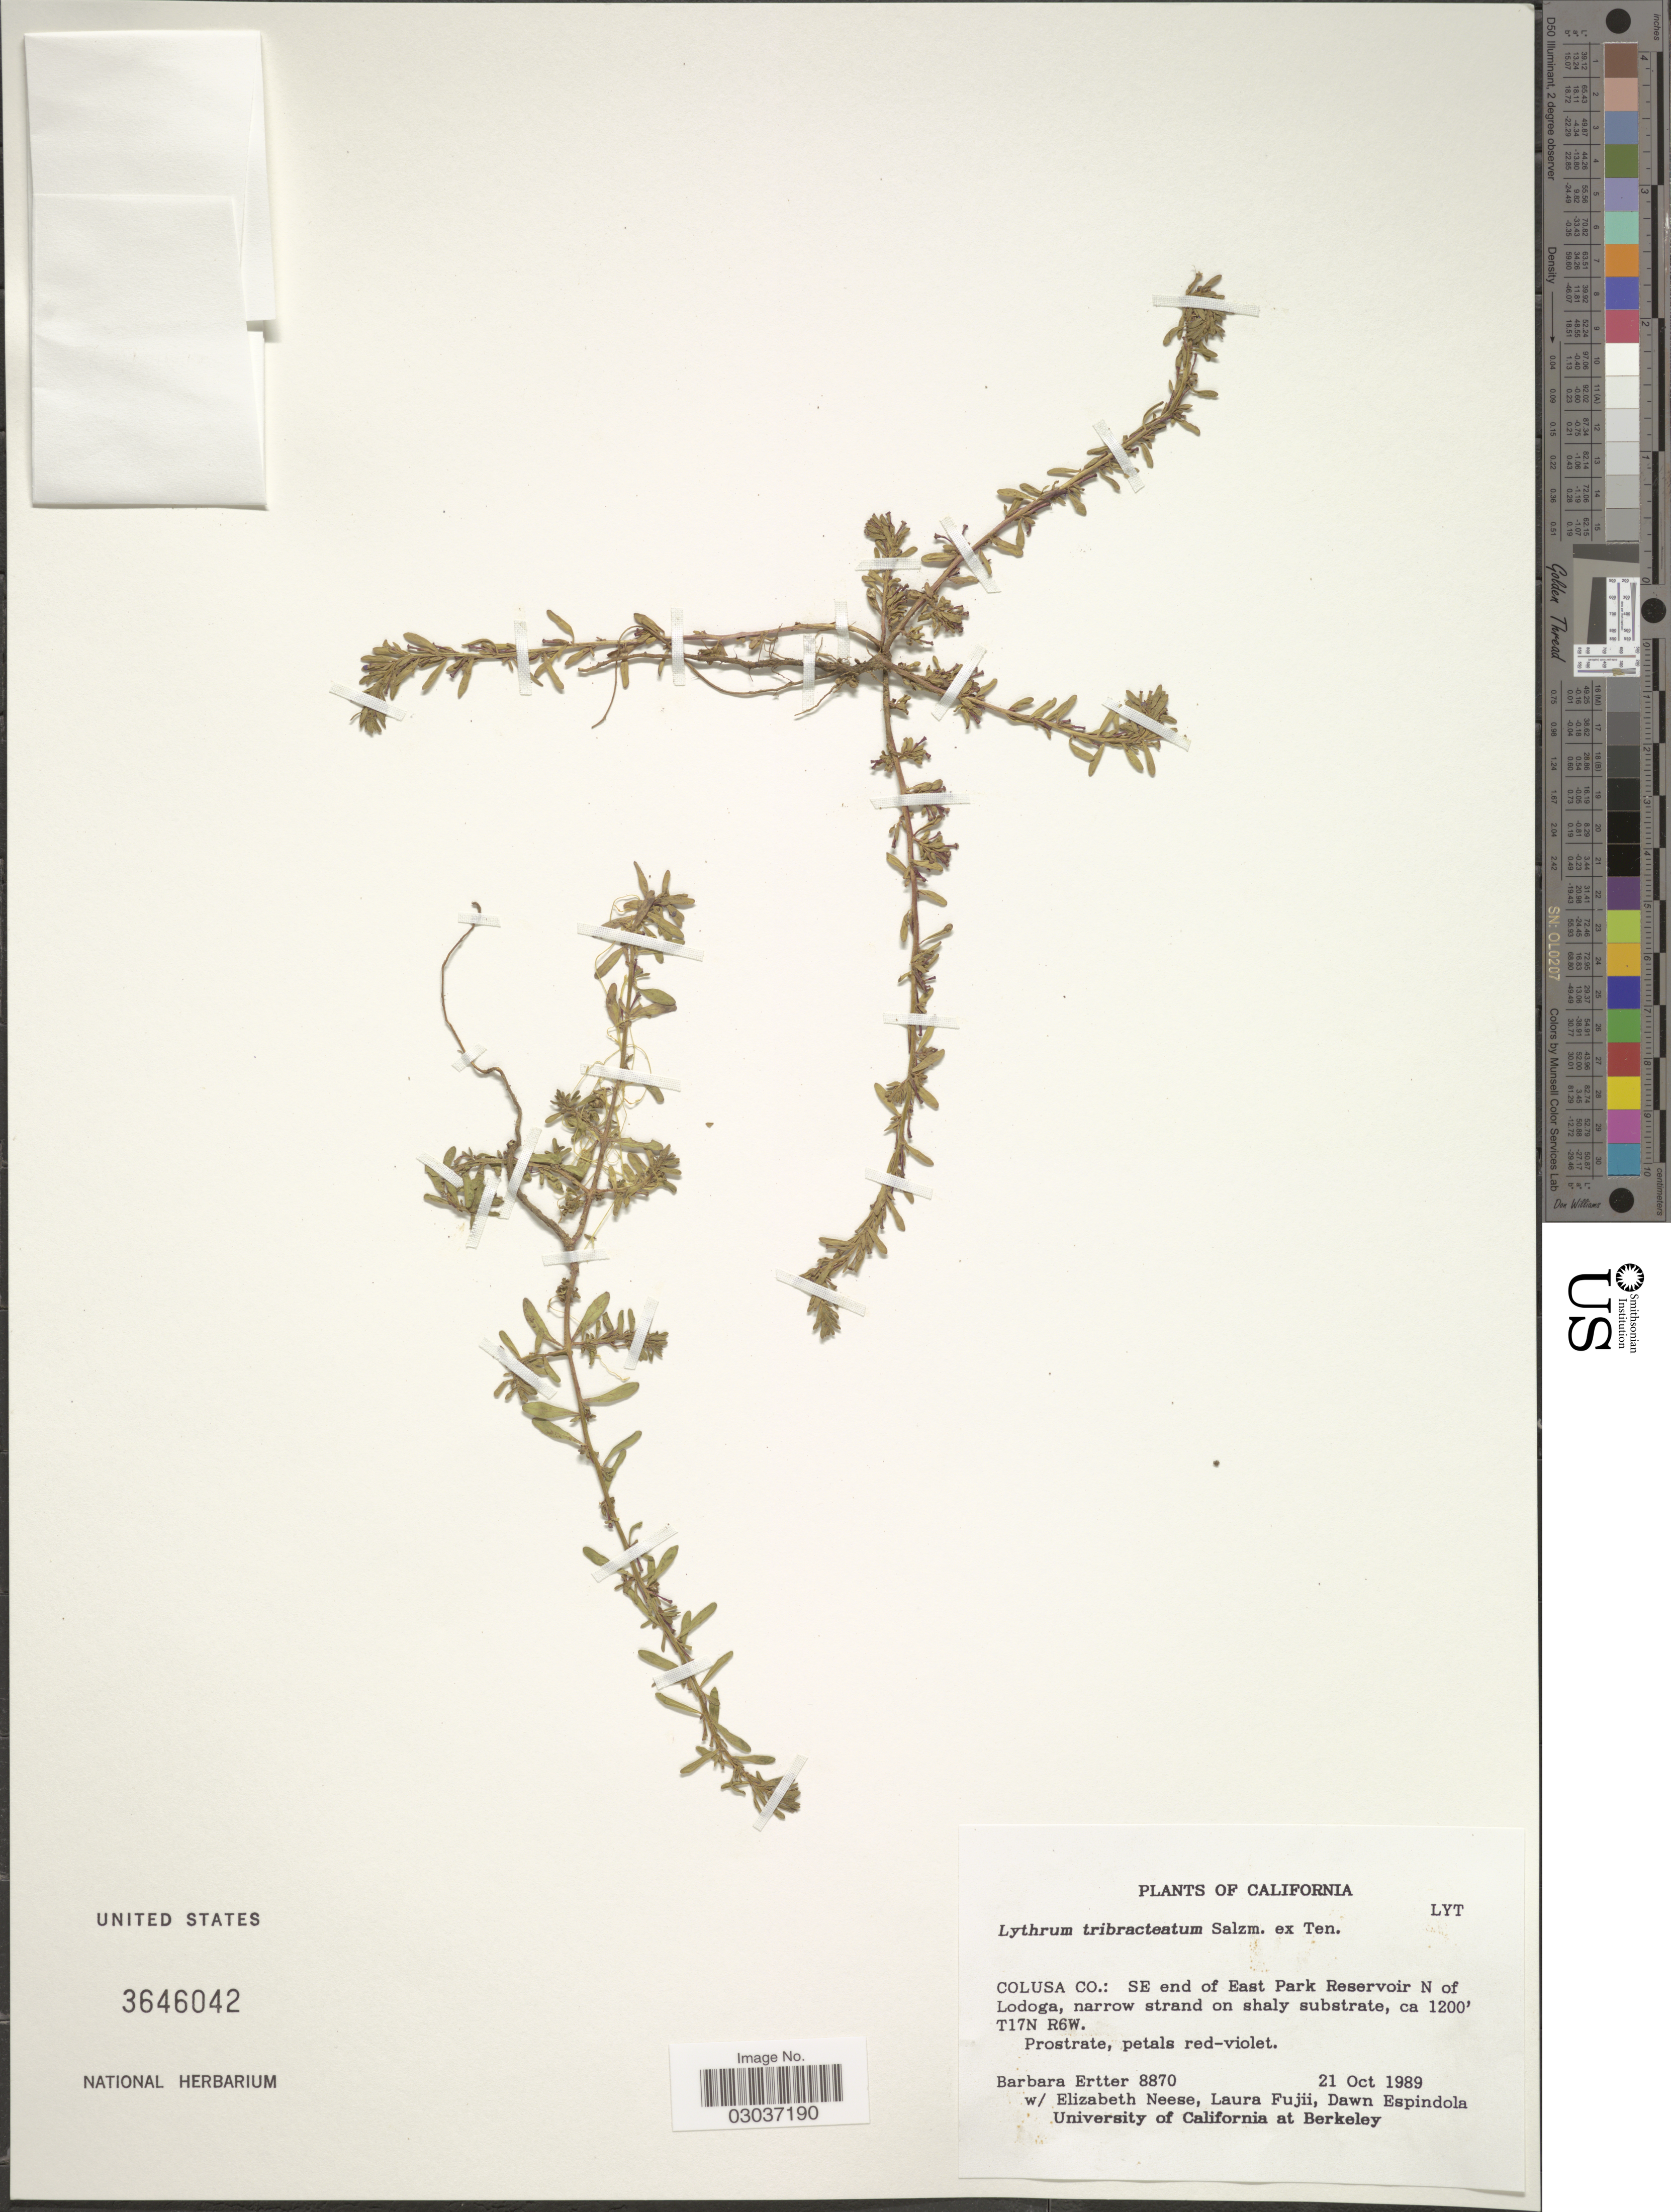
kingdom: Plantae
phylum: Tracheophyta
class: Magnoliopsida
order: Myrtales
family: Lythraceae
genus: Lythrum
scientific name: Lythrum tribracteatum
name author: Salzm. ex Spreng.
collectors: B. Ertter, E. C Neese, L. Fujii & D. Espindola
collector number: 8870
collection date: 1989-10-21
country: United States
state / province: California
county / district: Colusa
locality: Colusa Co.: SE end of East Park Reservoir N of Lodoga. T17N R6W.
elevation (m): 366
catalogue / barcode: US 3646042